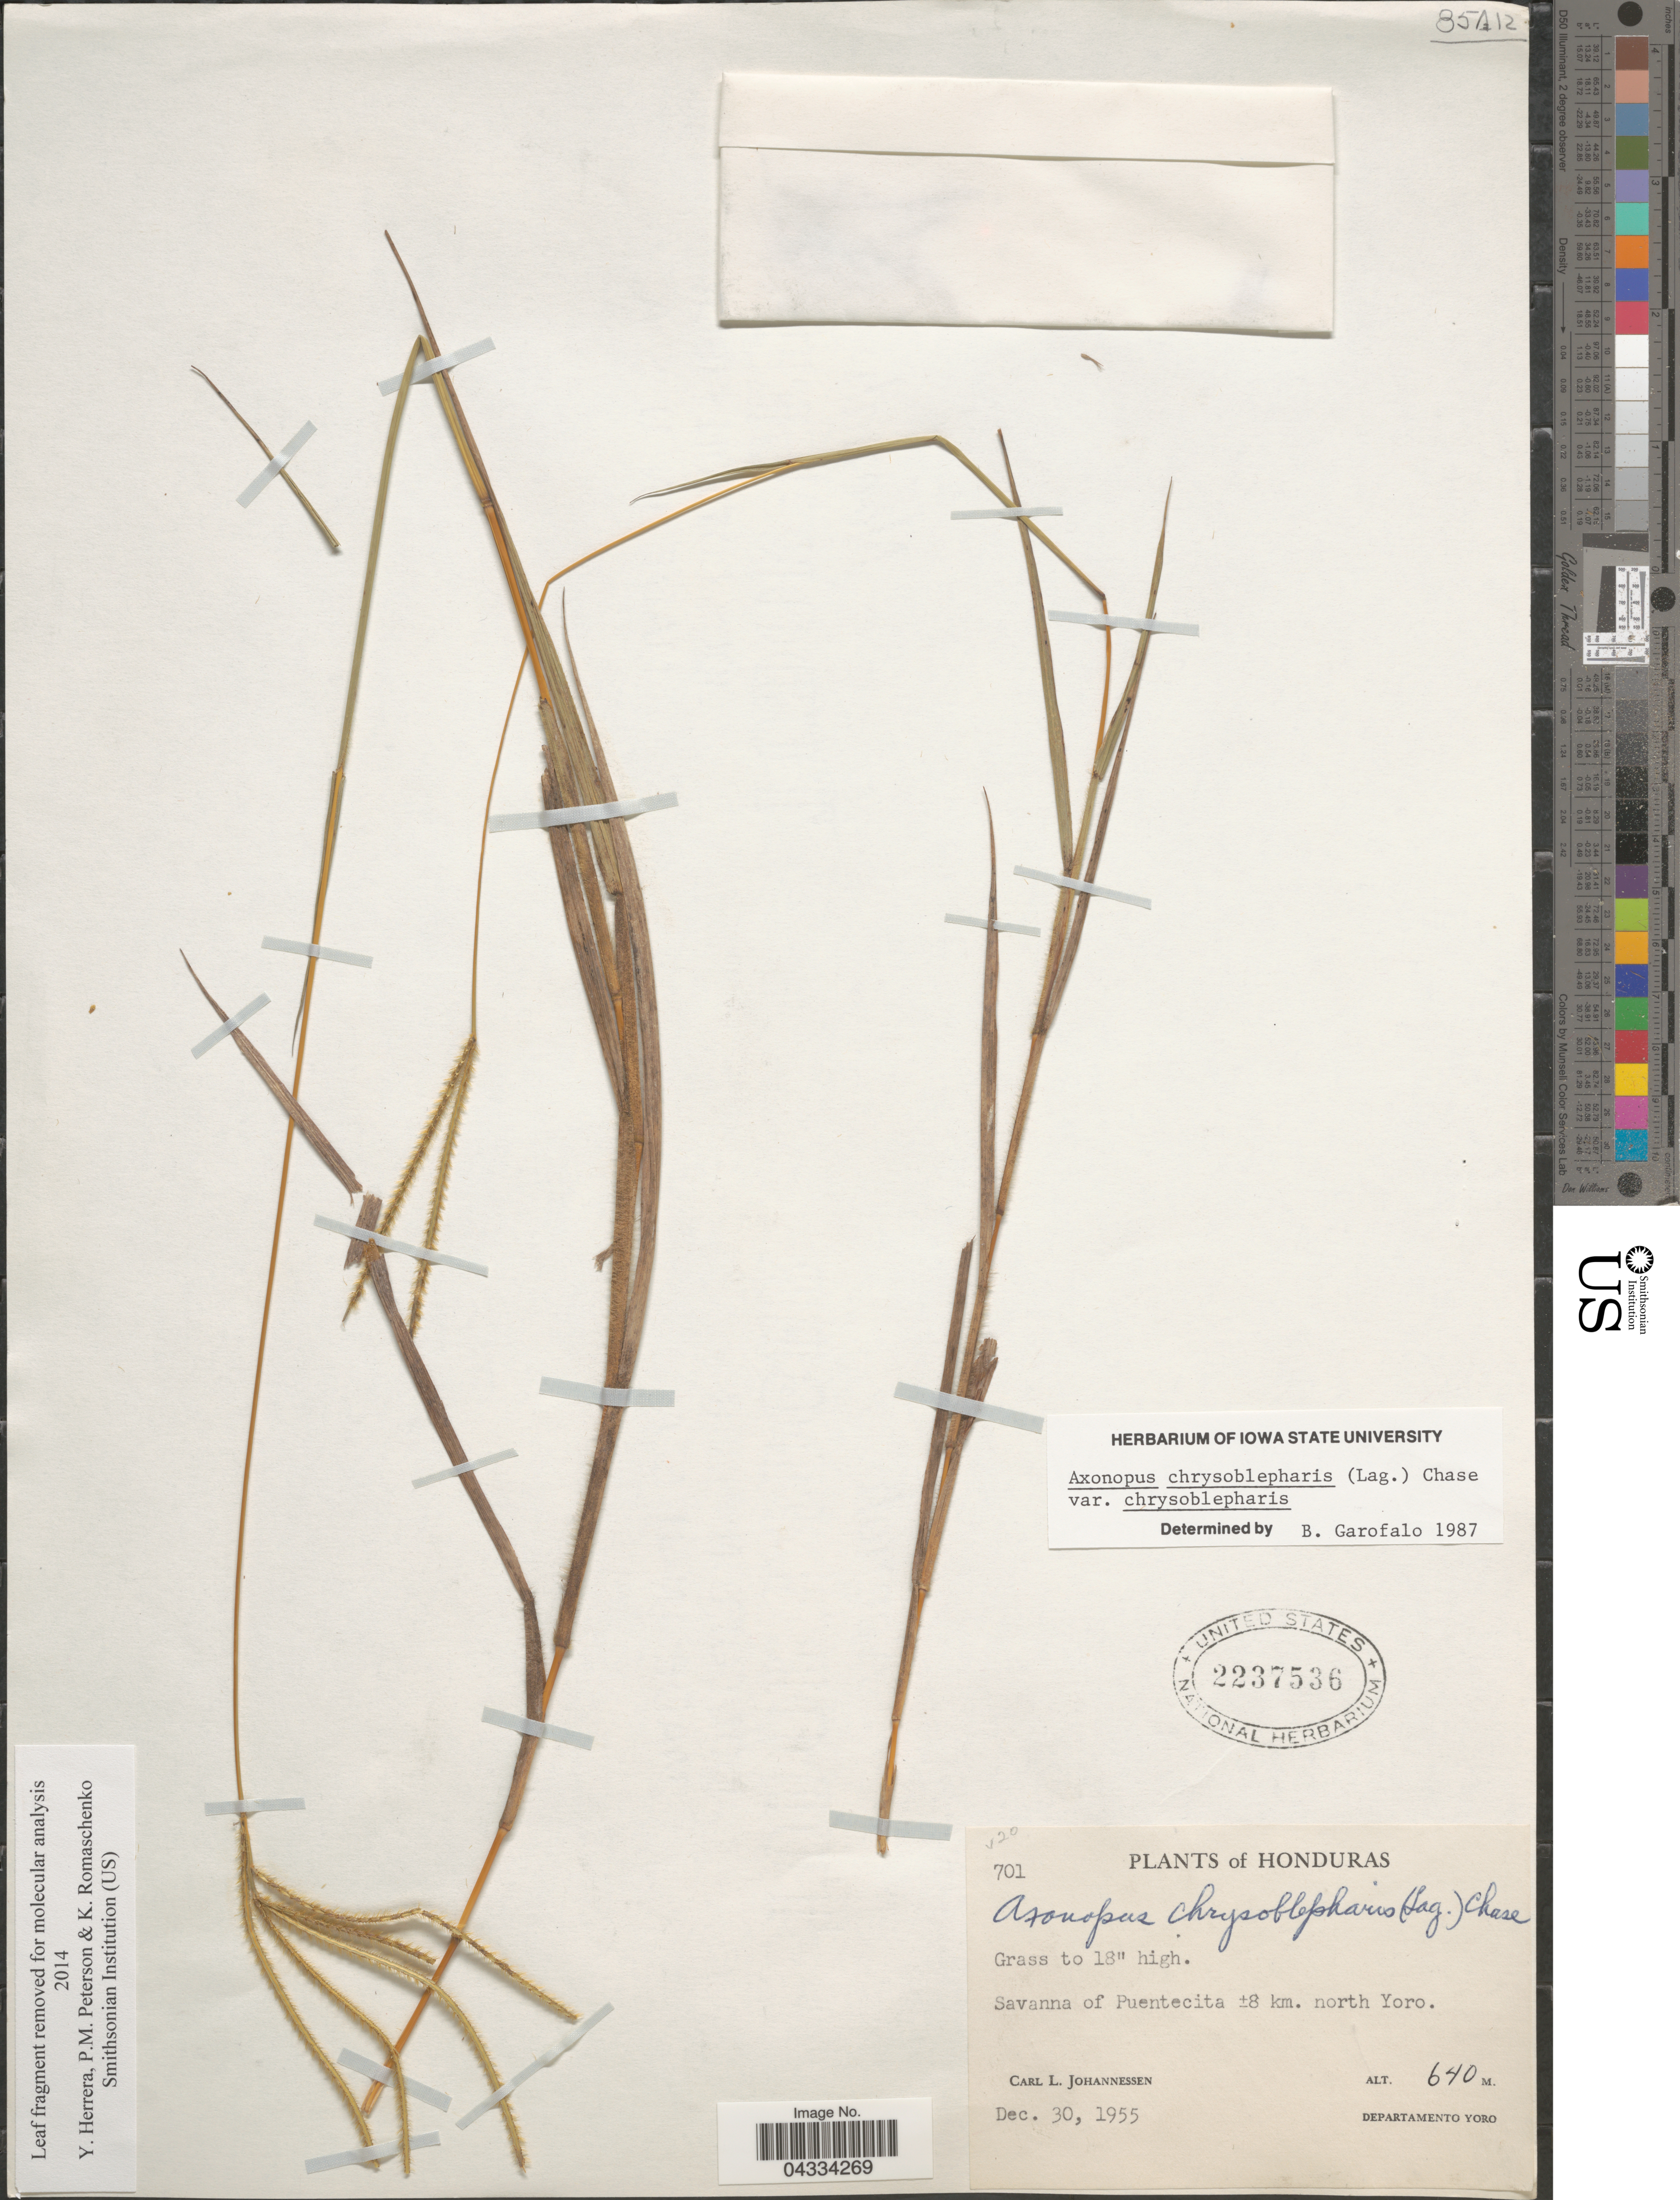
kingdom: Plantae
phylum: Tracheophyta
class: Liliopsida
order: Poales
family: Poaceae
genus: Axonopus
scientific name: Axonopus chrysoblepharis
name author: (Lag.) Chase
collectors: L. Johannessen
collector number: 701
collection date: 1955-12-30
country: Honduras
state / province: Yoro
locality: Savanna of Puentecita ± 8 km. north Yoro. Departamento Yoro.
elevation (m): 640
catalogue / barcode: US 2237536